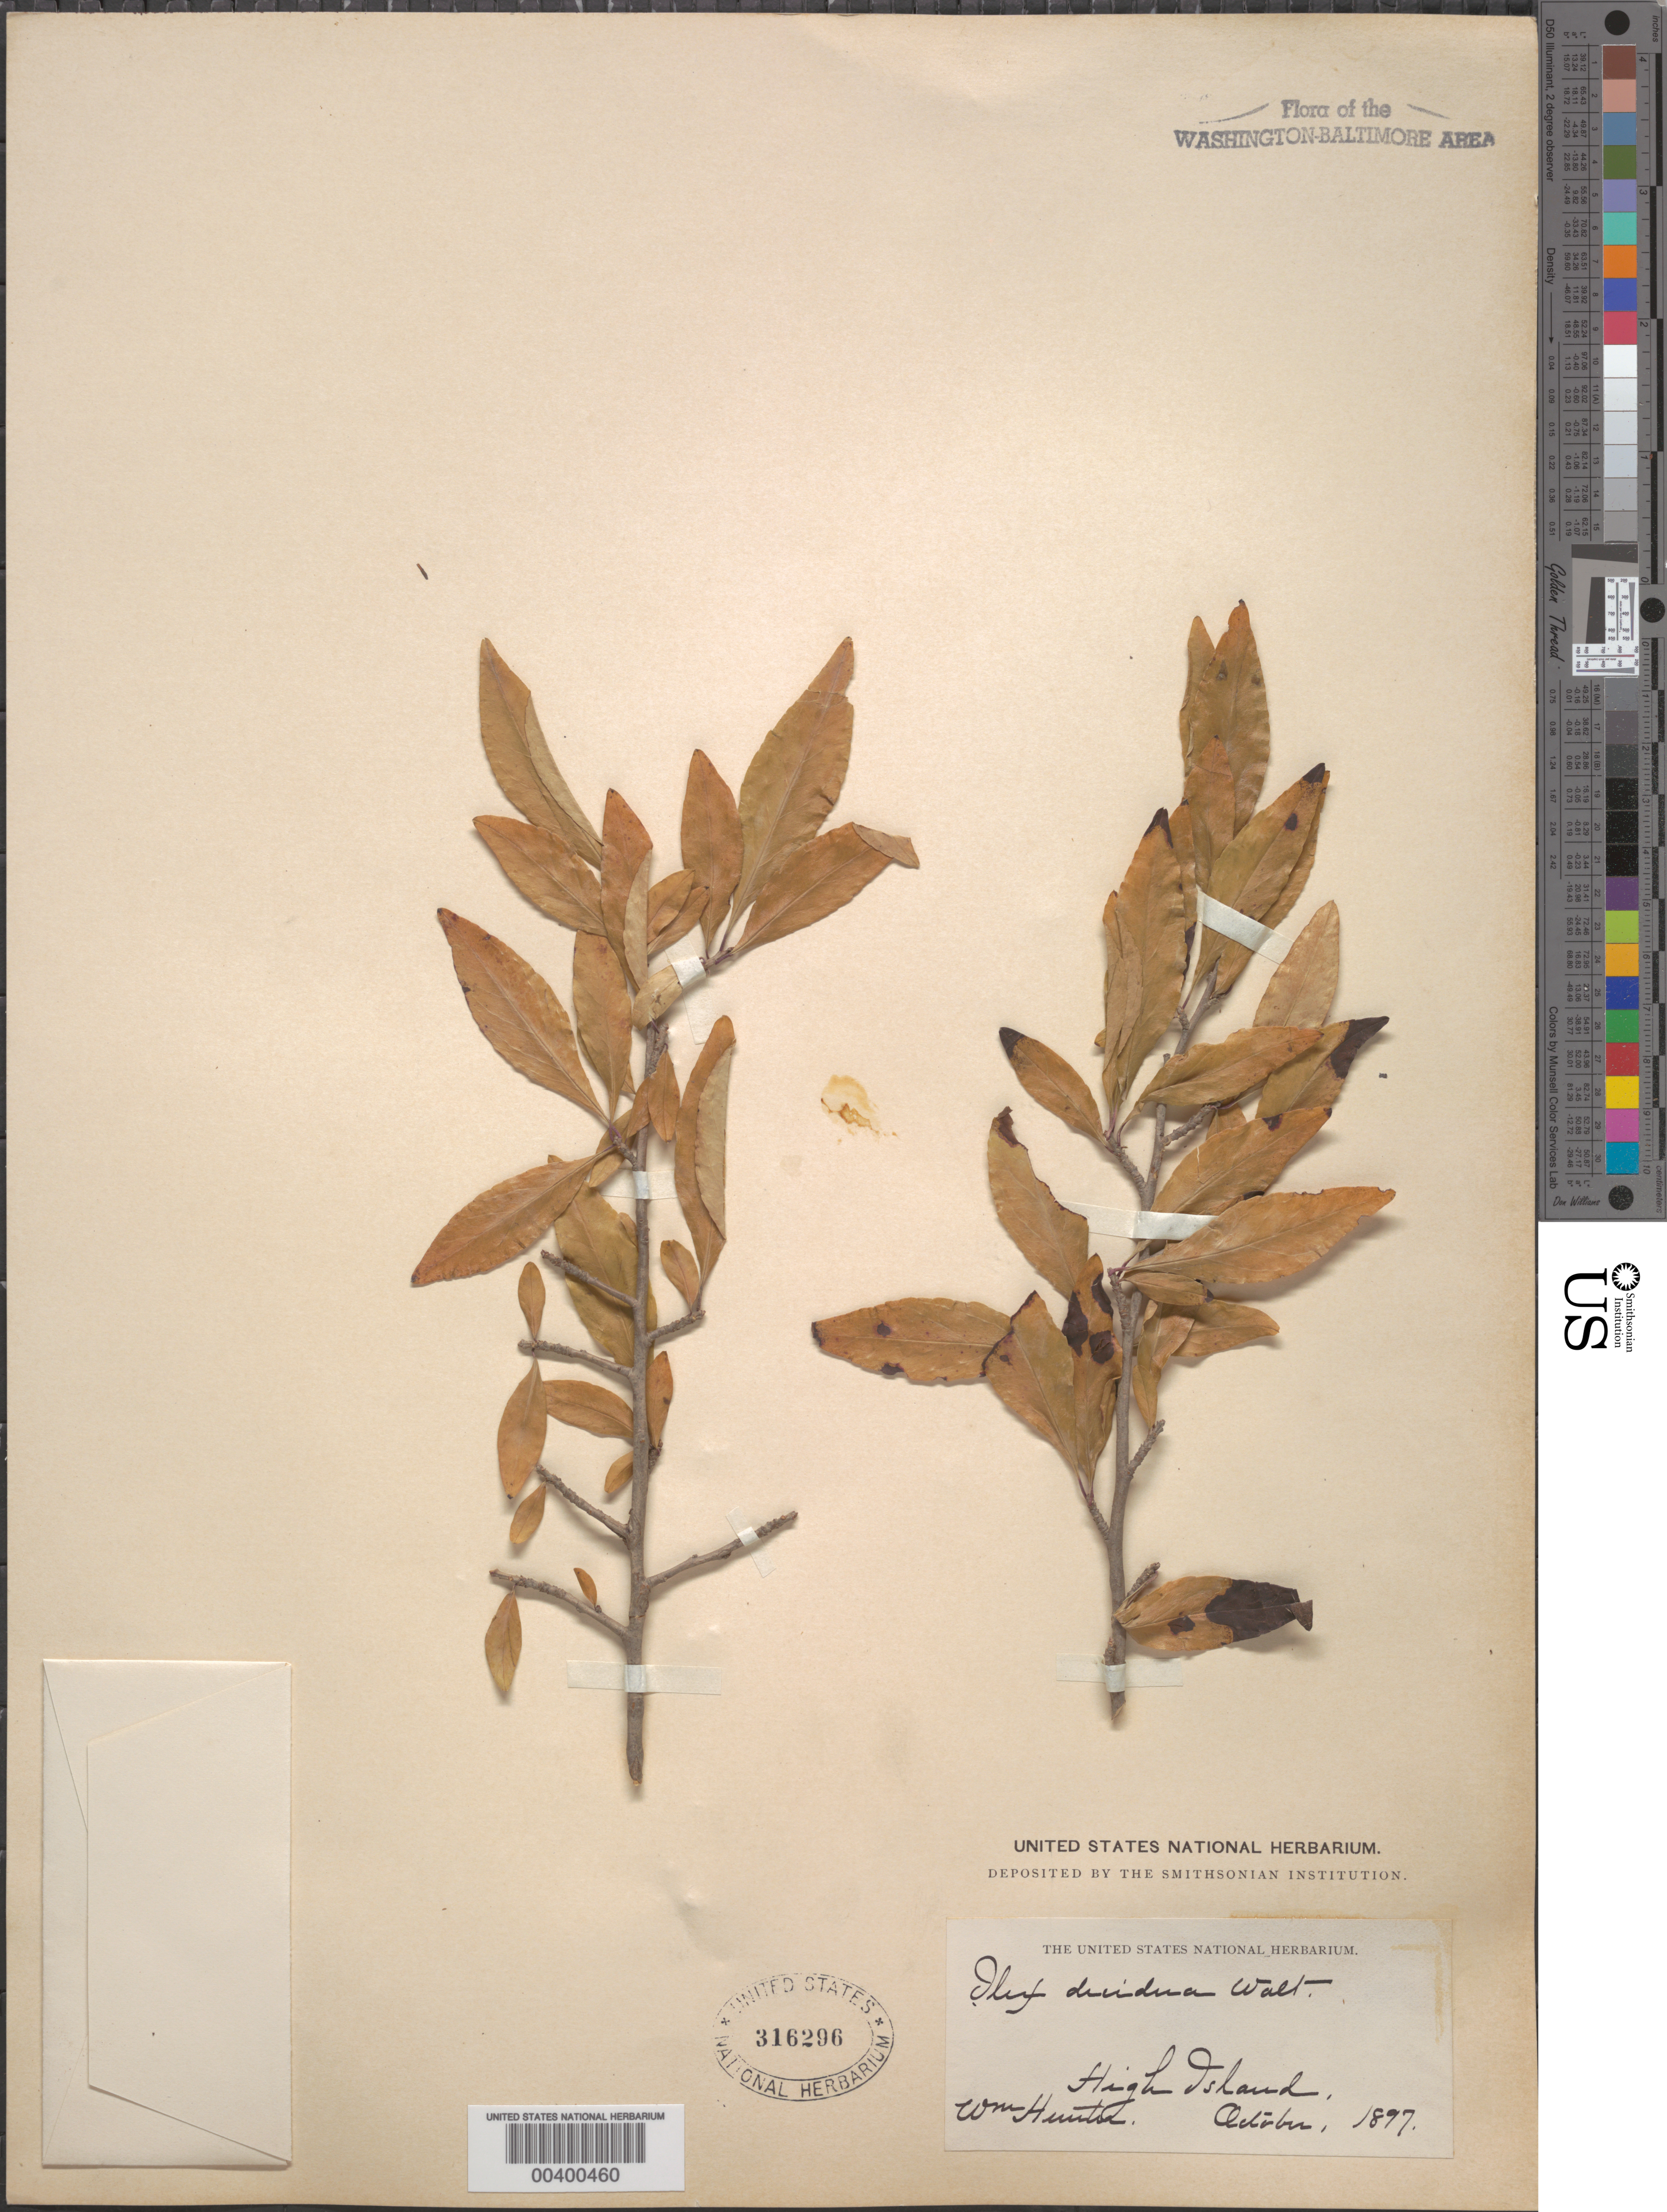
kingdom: Plantae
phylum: Tracheophyta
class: Magnoliopsida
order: Aquifoliales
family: Aquifoliaceae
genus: Ilex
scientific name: Ilex decidua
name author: Walter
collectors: W. Hunter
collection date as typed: Oct 1897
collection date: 1897-10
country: United States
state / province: Maryland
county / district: Montgomery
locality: High Island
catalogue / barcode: US 316296